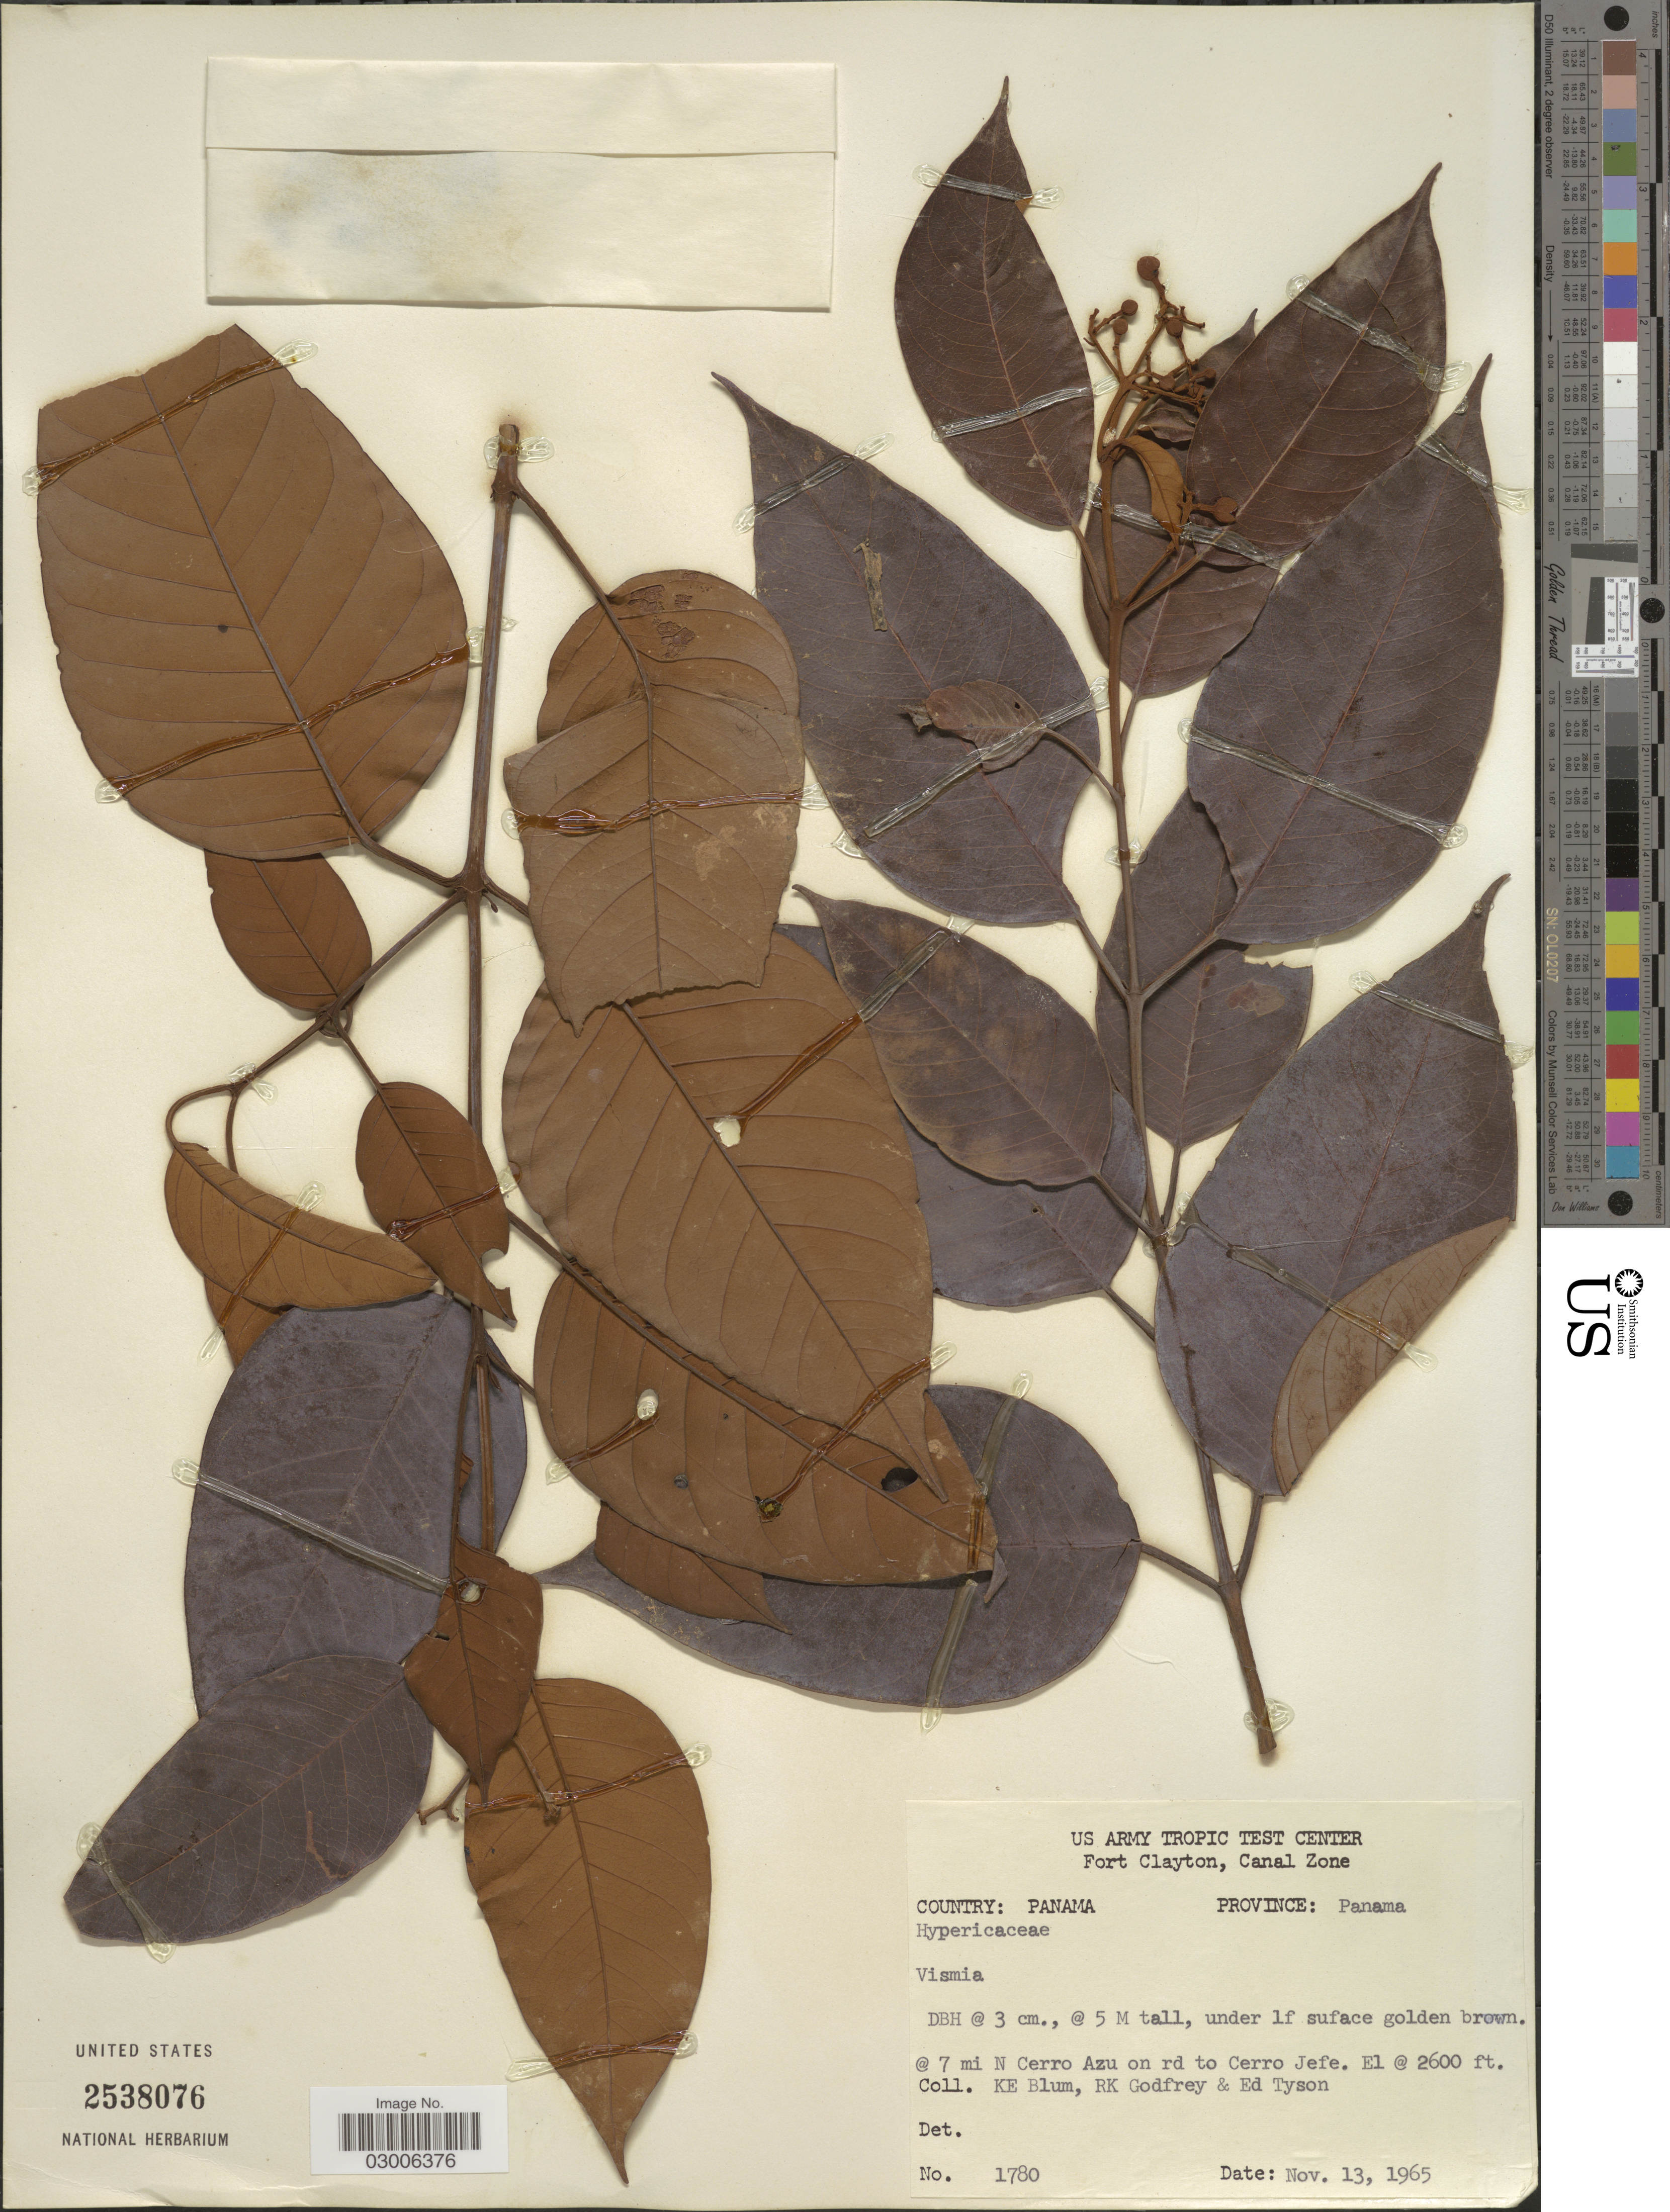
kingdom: Plantae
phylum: Tracheophyta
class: Magnoliopsida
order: Malpighiales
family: Hypericaceae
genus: Vismia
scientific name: Vismia sp.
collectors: K. E. Blum, R. K. Godfrey & E. L. Tyson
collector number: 1780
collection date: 1965-11-13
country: Panama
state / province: Panamá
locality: @ 7 mi N Cerro Azu on rd to Cerro Jefe.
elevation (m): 792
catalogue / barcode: US 2538076